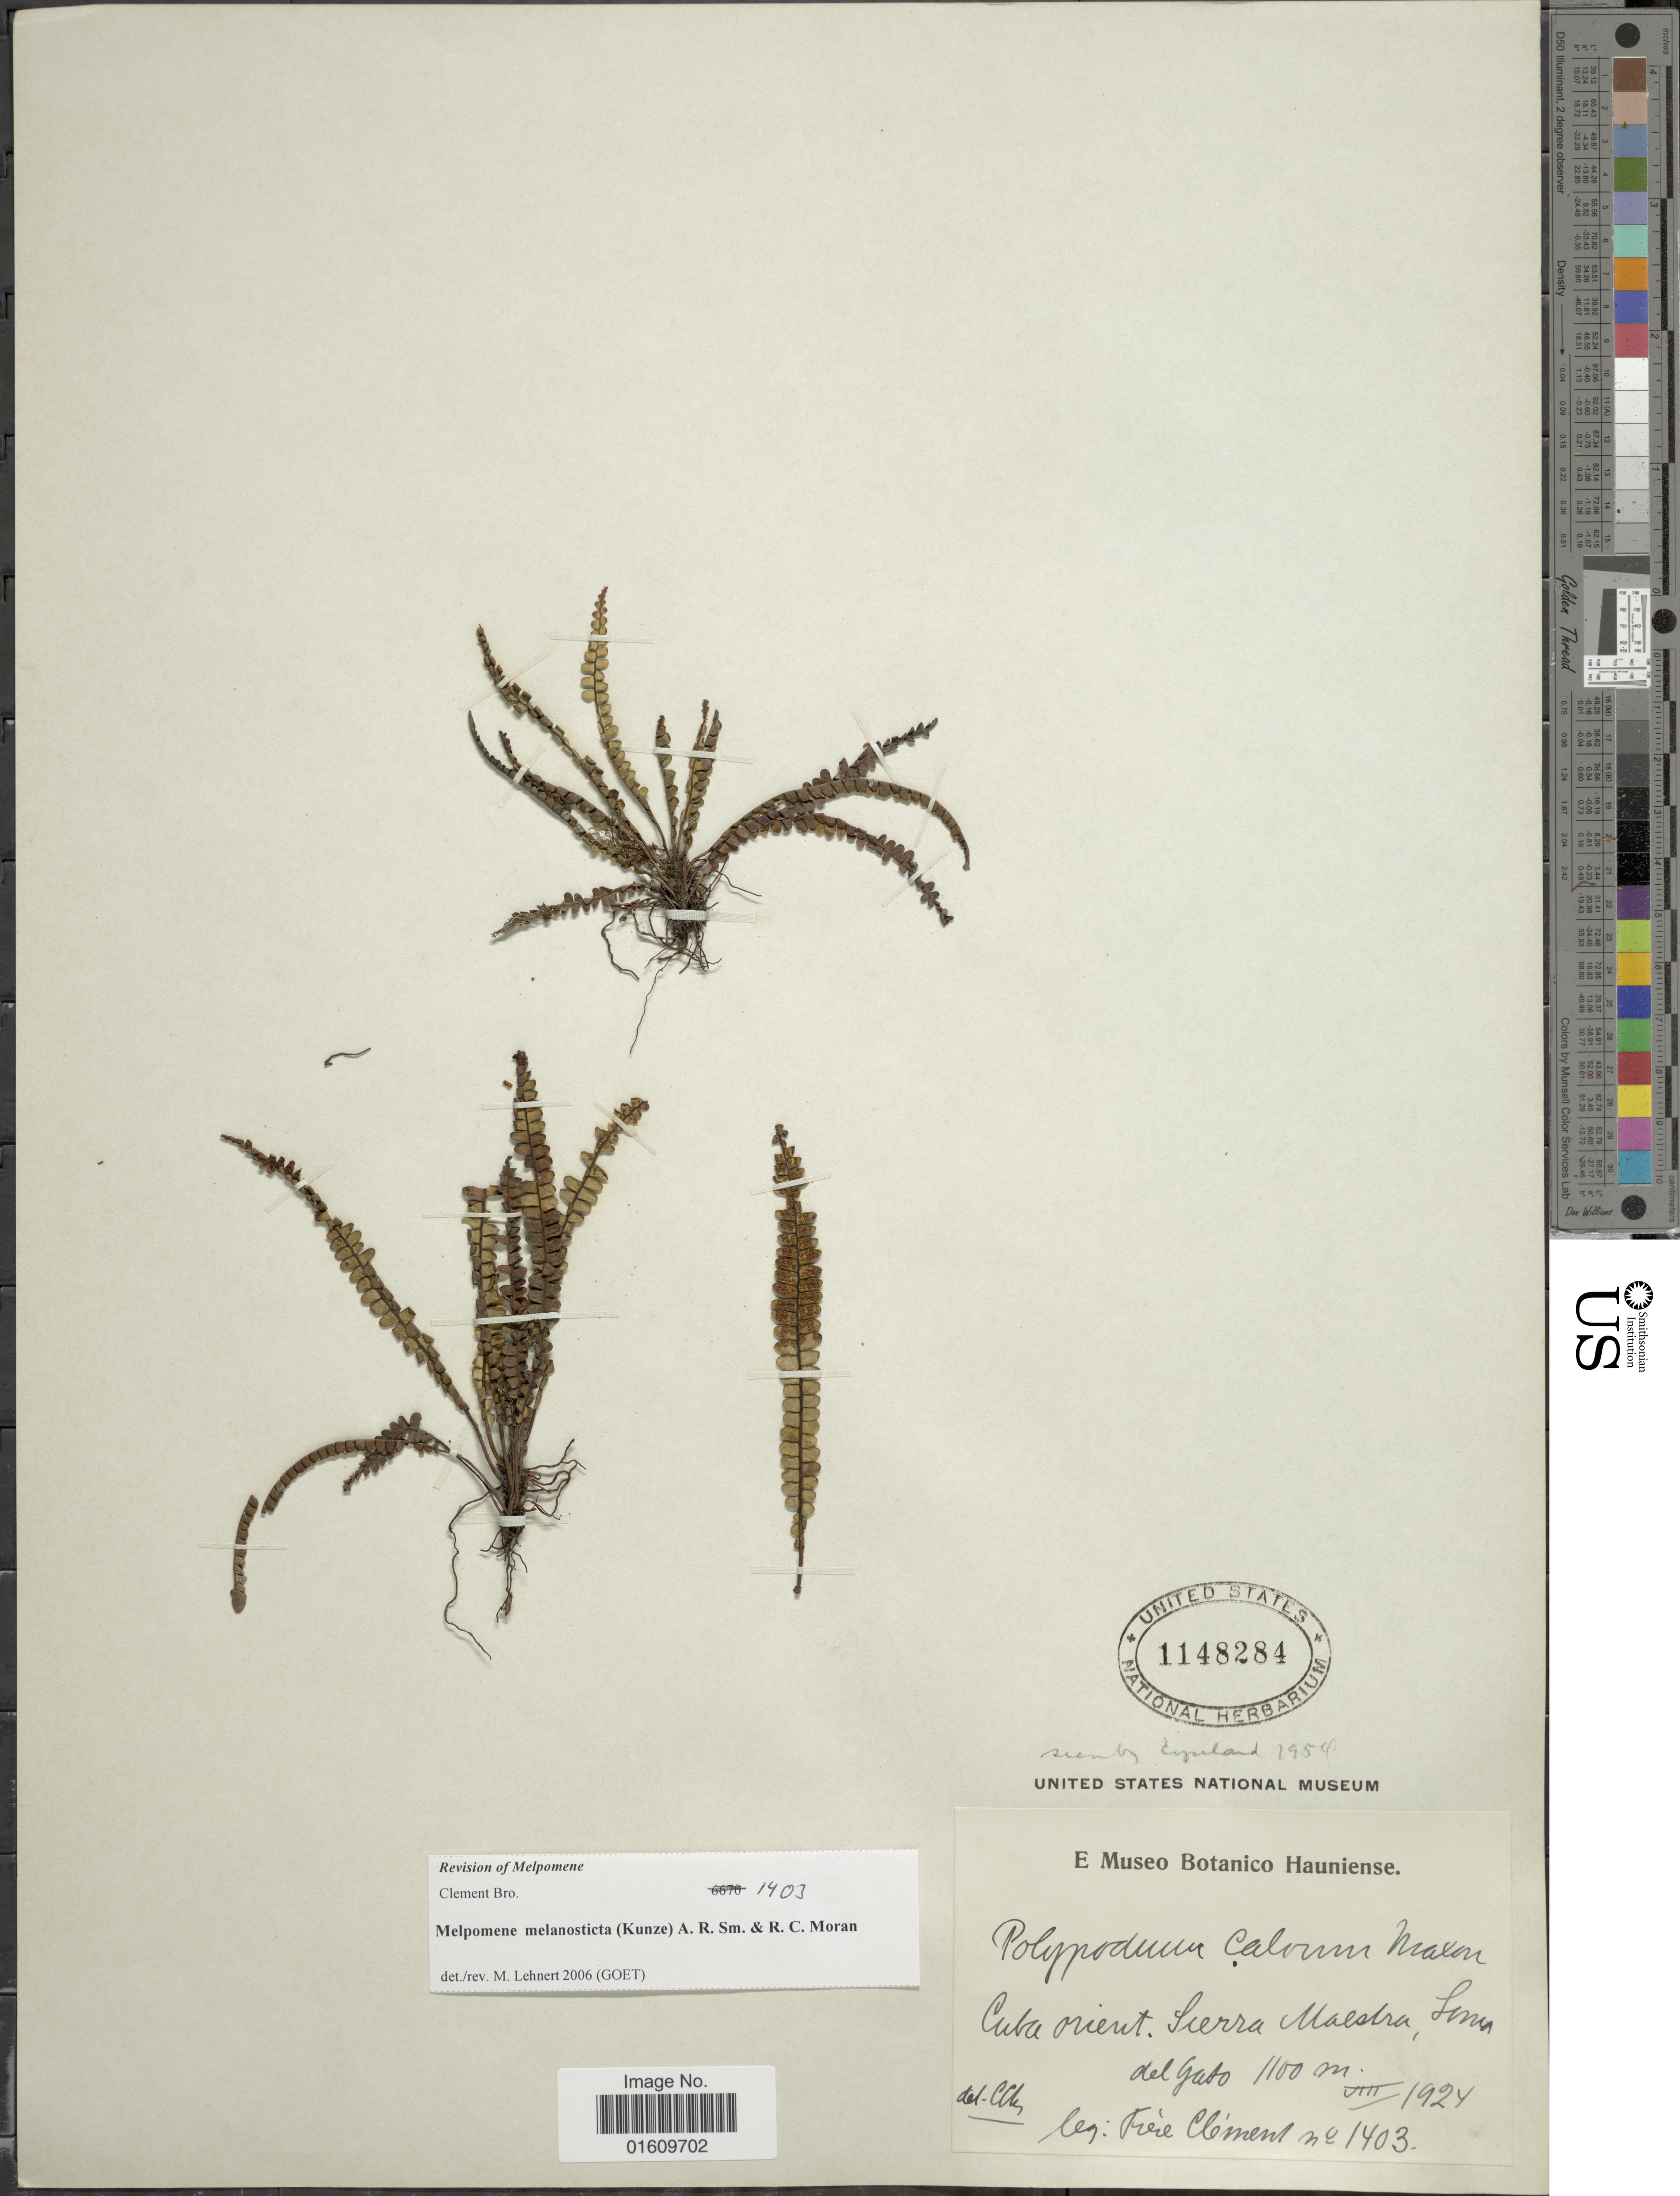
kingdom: Plantae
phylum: Tracheophyta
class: Polypodiopsida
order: Polypodiales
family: Polypodiaceae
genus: Melpomene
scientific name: Melpomene melanosticta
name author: (Kunze) A.R. Sm. & R.C. Moran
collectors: B. Clement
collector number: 1403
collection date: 1924-08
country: Cuba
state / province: Oriente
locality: Cuba orient, Sierra Maestra, Loma del Gato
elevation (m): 1100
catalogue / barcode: US 1148284